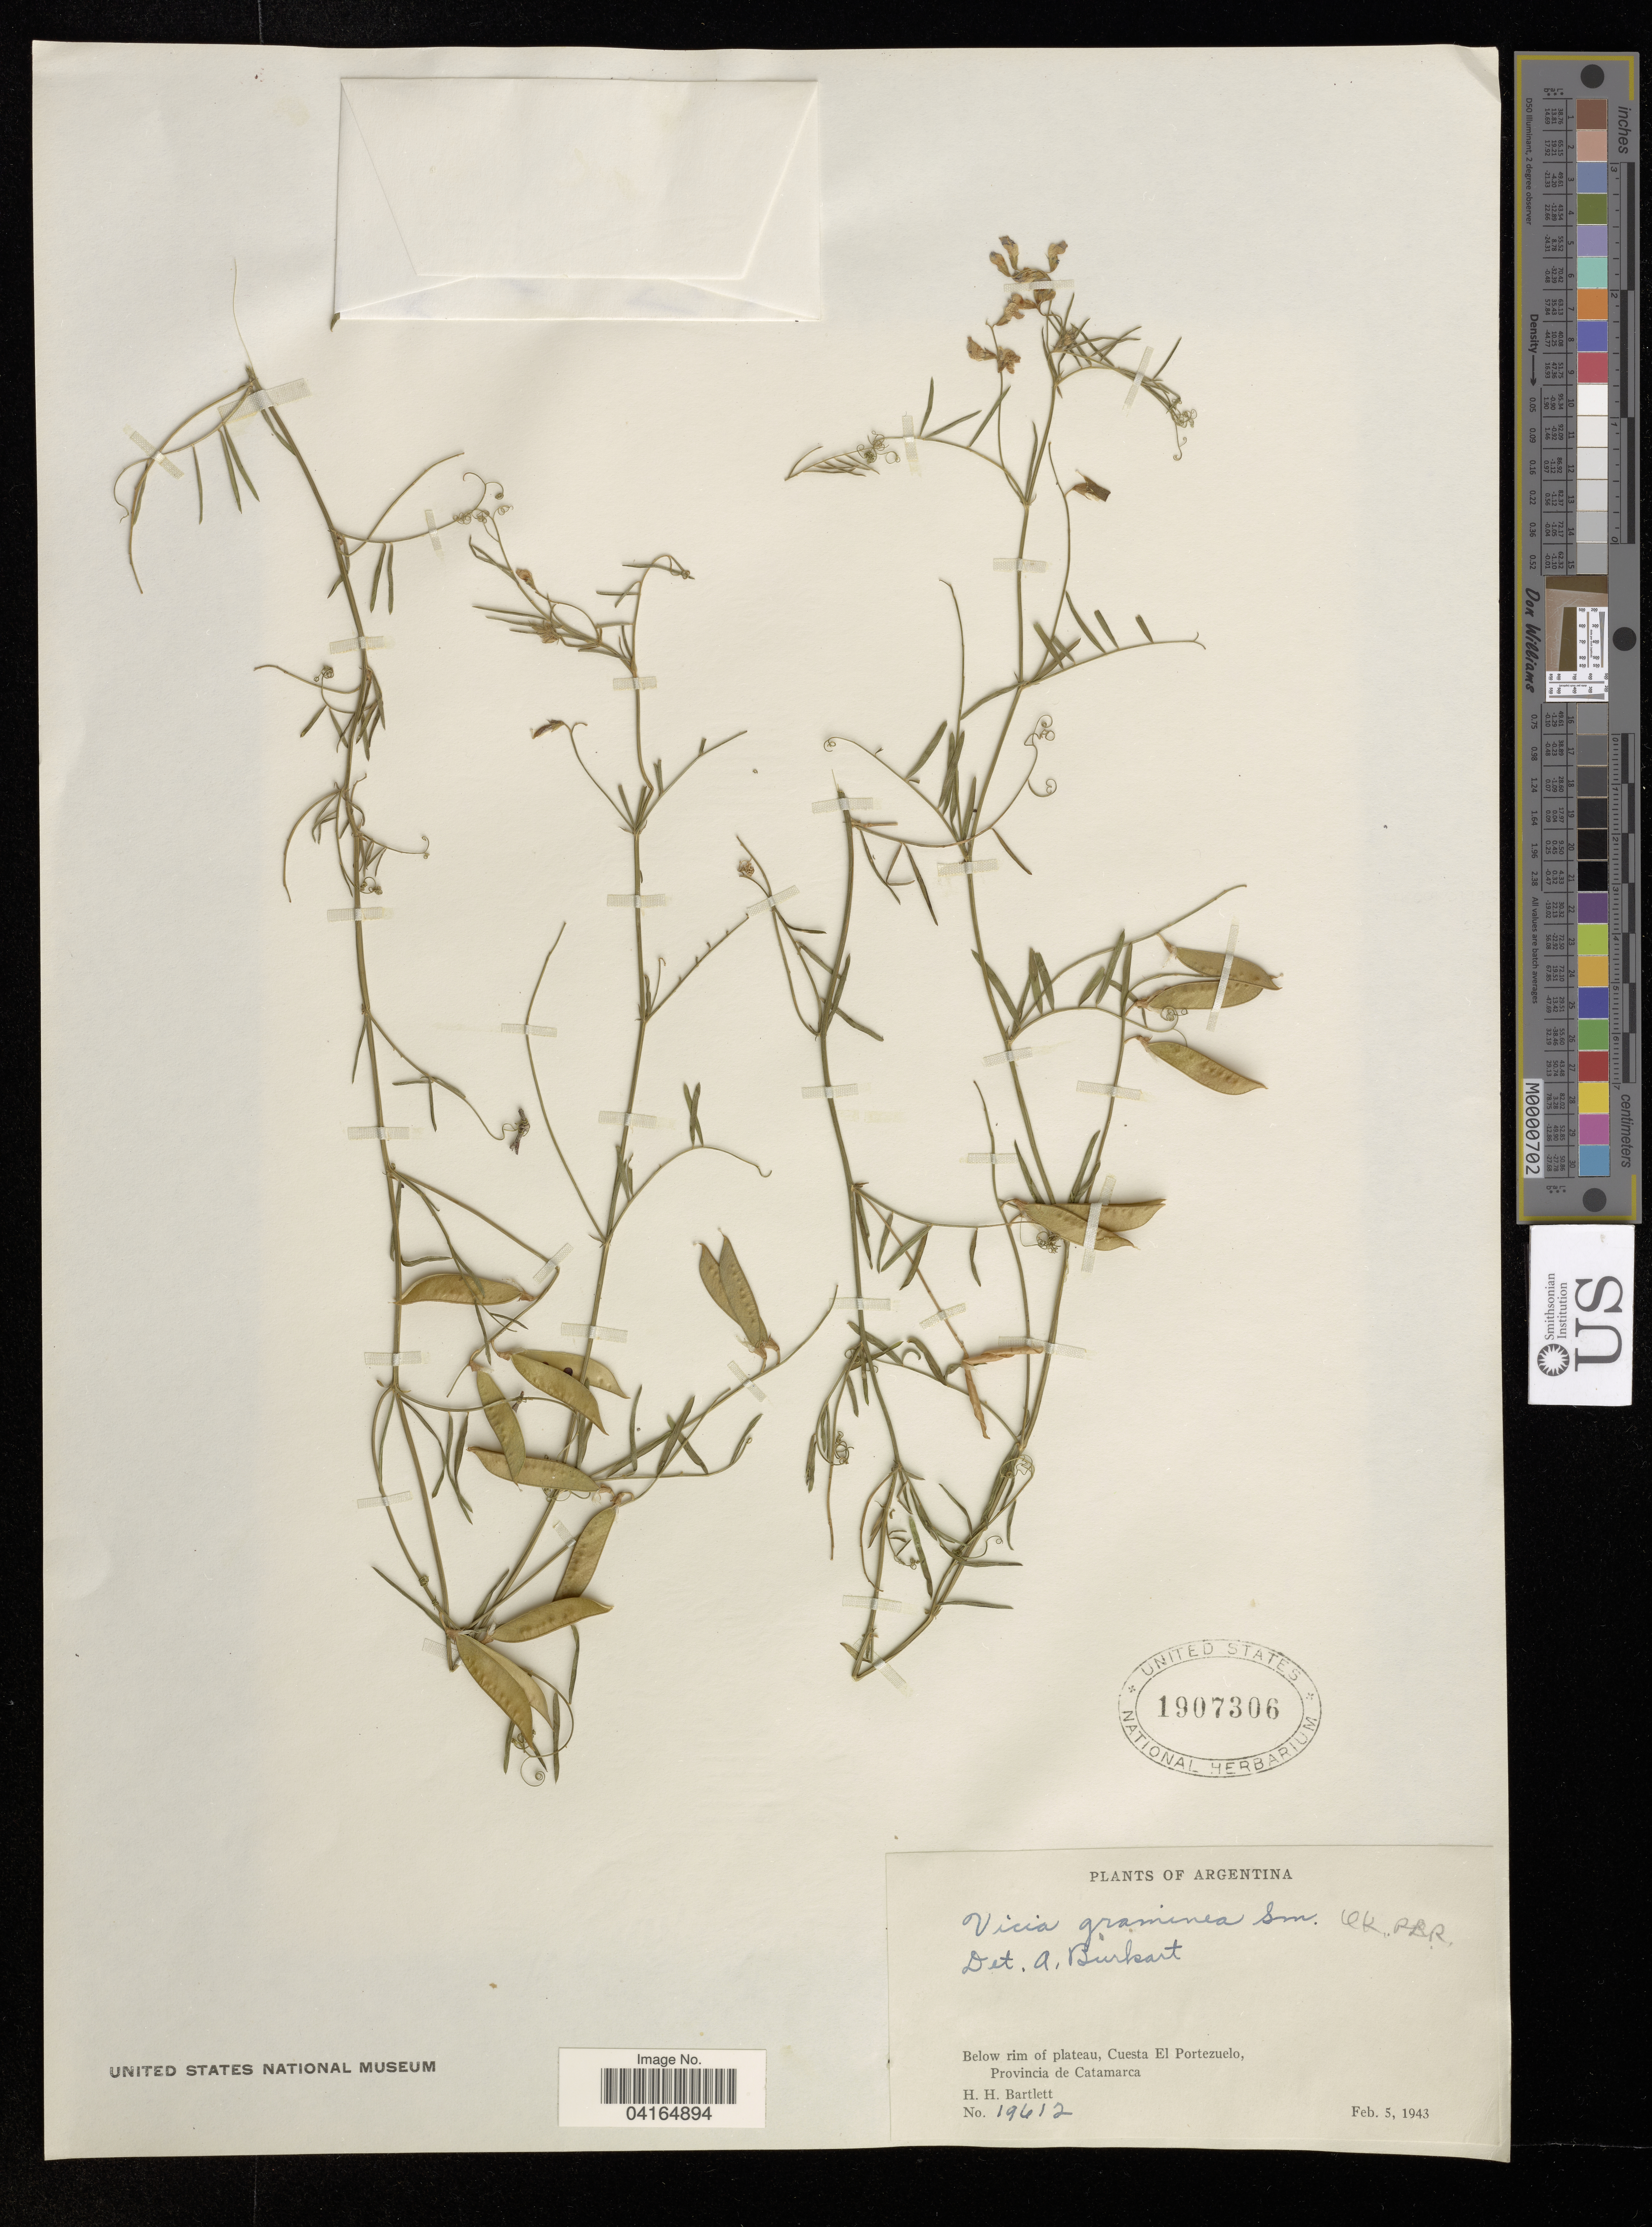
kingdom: Plantae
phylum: Tracheophyta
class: Magnoliopsida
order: Fabales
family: Fabaceae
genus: Vicia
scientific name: Vicia graminea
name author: Sm.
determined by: Hechenleitner, Paulina, RBG Edinburgh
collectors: H. H. Bartlett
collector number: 19612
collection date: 1943-02-05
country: Argentina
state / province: Catamarca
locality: Below rim of plateau, Cuesta El Portezuelo, Provincia de Catamarca.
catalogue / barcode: US 1907306